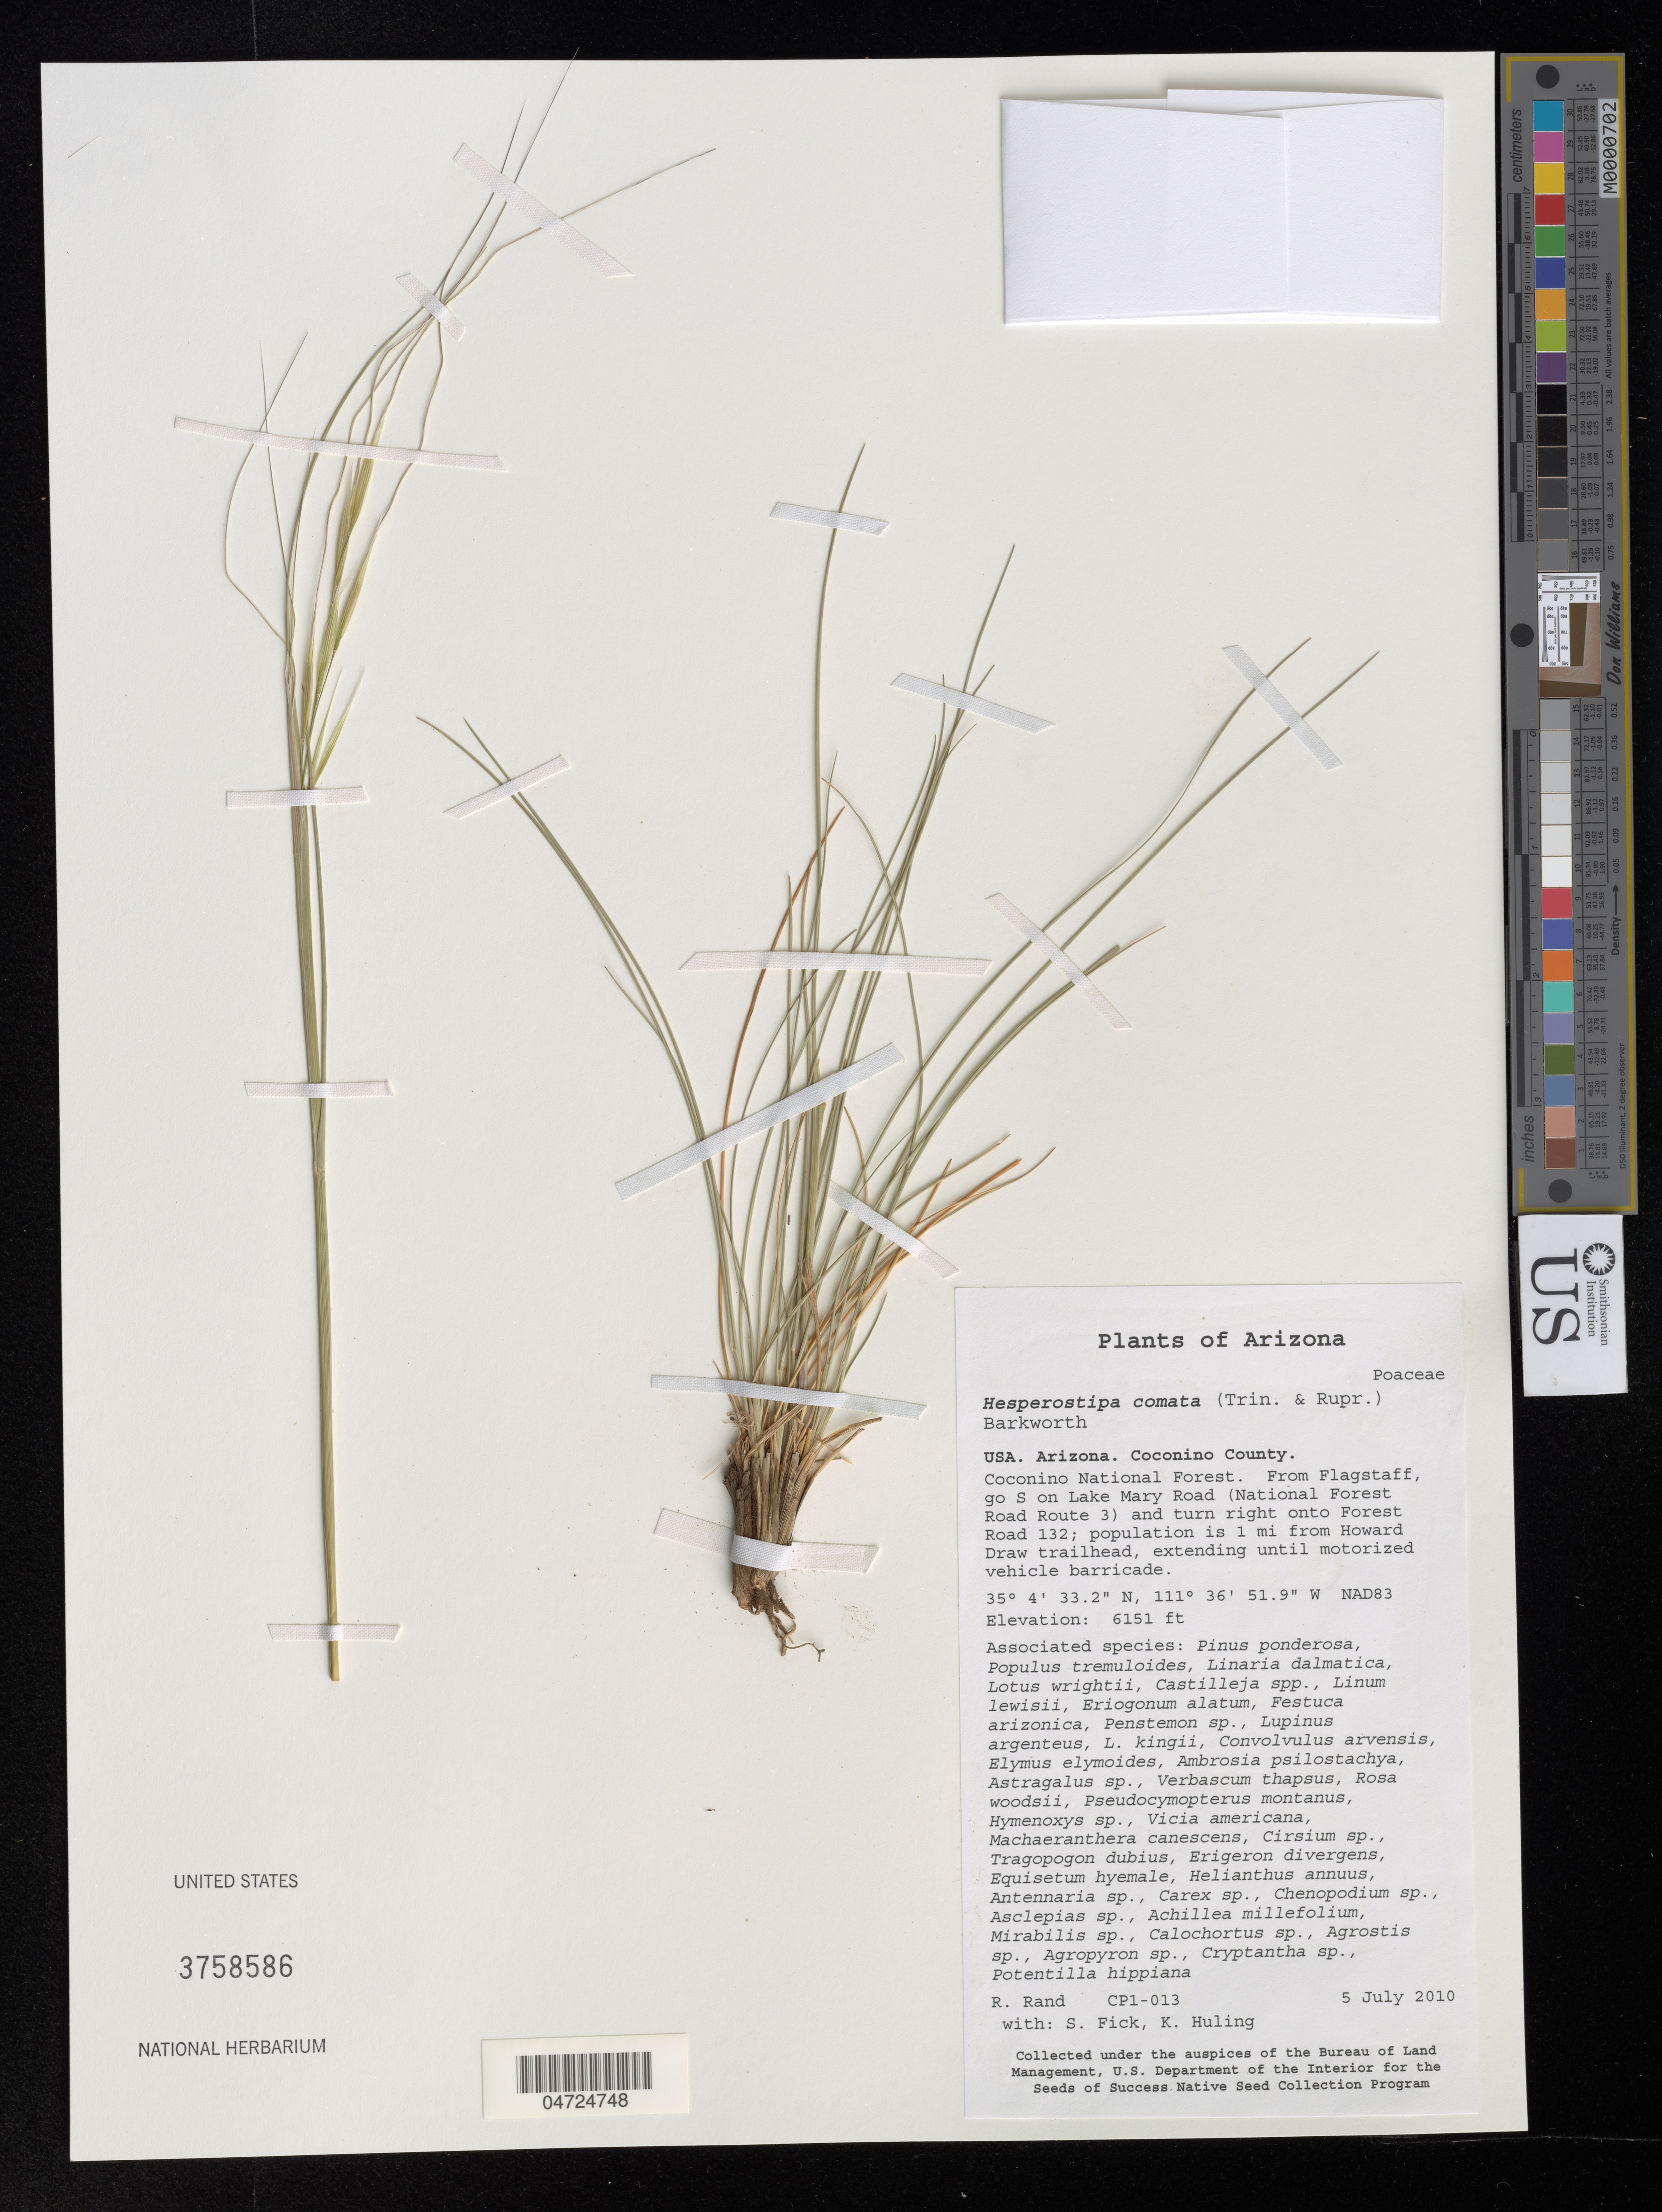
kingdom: Plantae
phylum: Tracheophyta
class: Liliopsida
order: Poales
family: Poaceae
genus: Hesperostipa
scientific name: Hesperostipa comata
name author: (Trin. & Rupr.) Barkworth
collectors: R. Rand & S. Fick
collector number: CP1-013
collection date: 2010-07-05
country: United States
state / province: Arizona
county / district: Coconino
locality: Coconino County. Coconino National Forest. From Flagstaff, go S on Lake Mary Road (National Forest Road Route 3) and turn right onto Forest Road 132; population is 1 mi from Howard Draw trailhead, extending until motorized vehicle barricade. NAD83.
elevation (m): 1875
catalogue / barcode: US 3758586